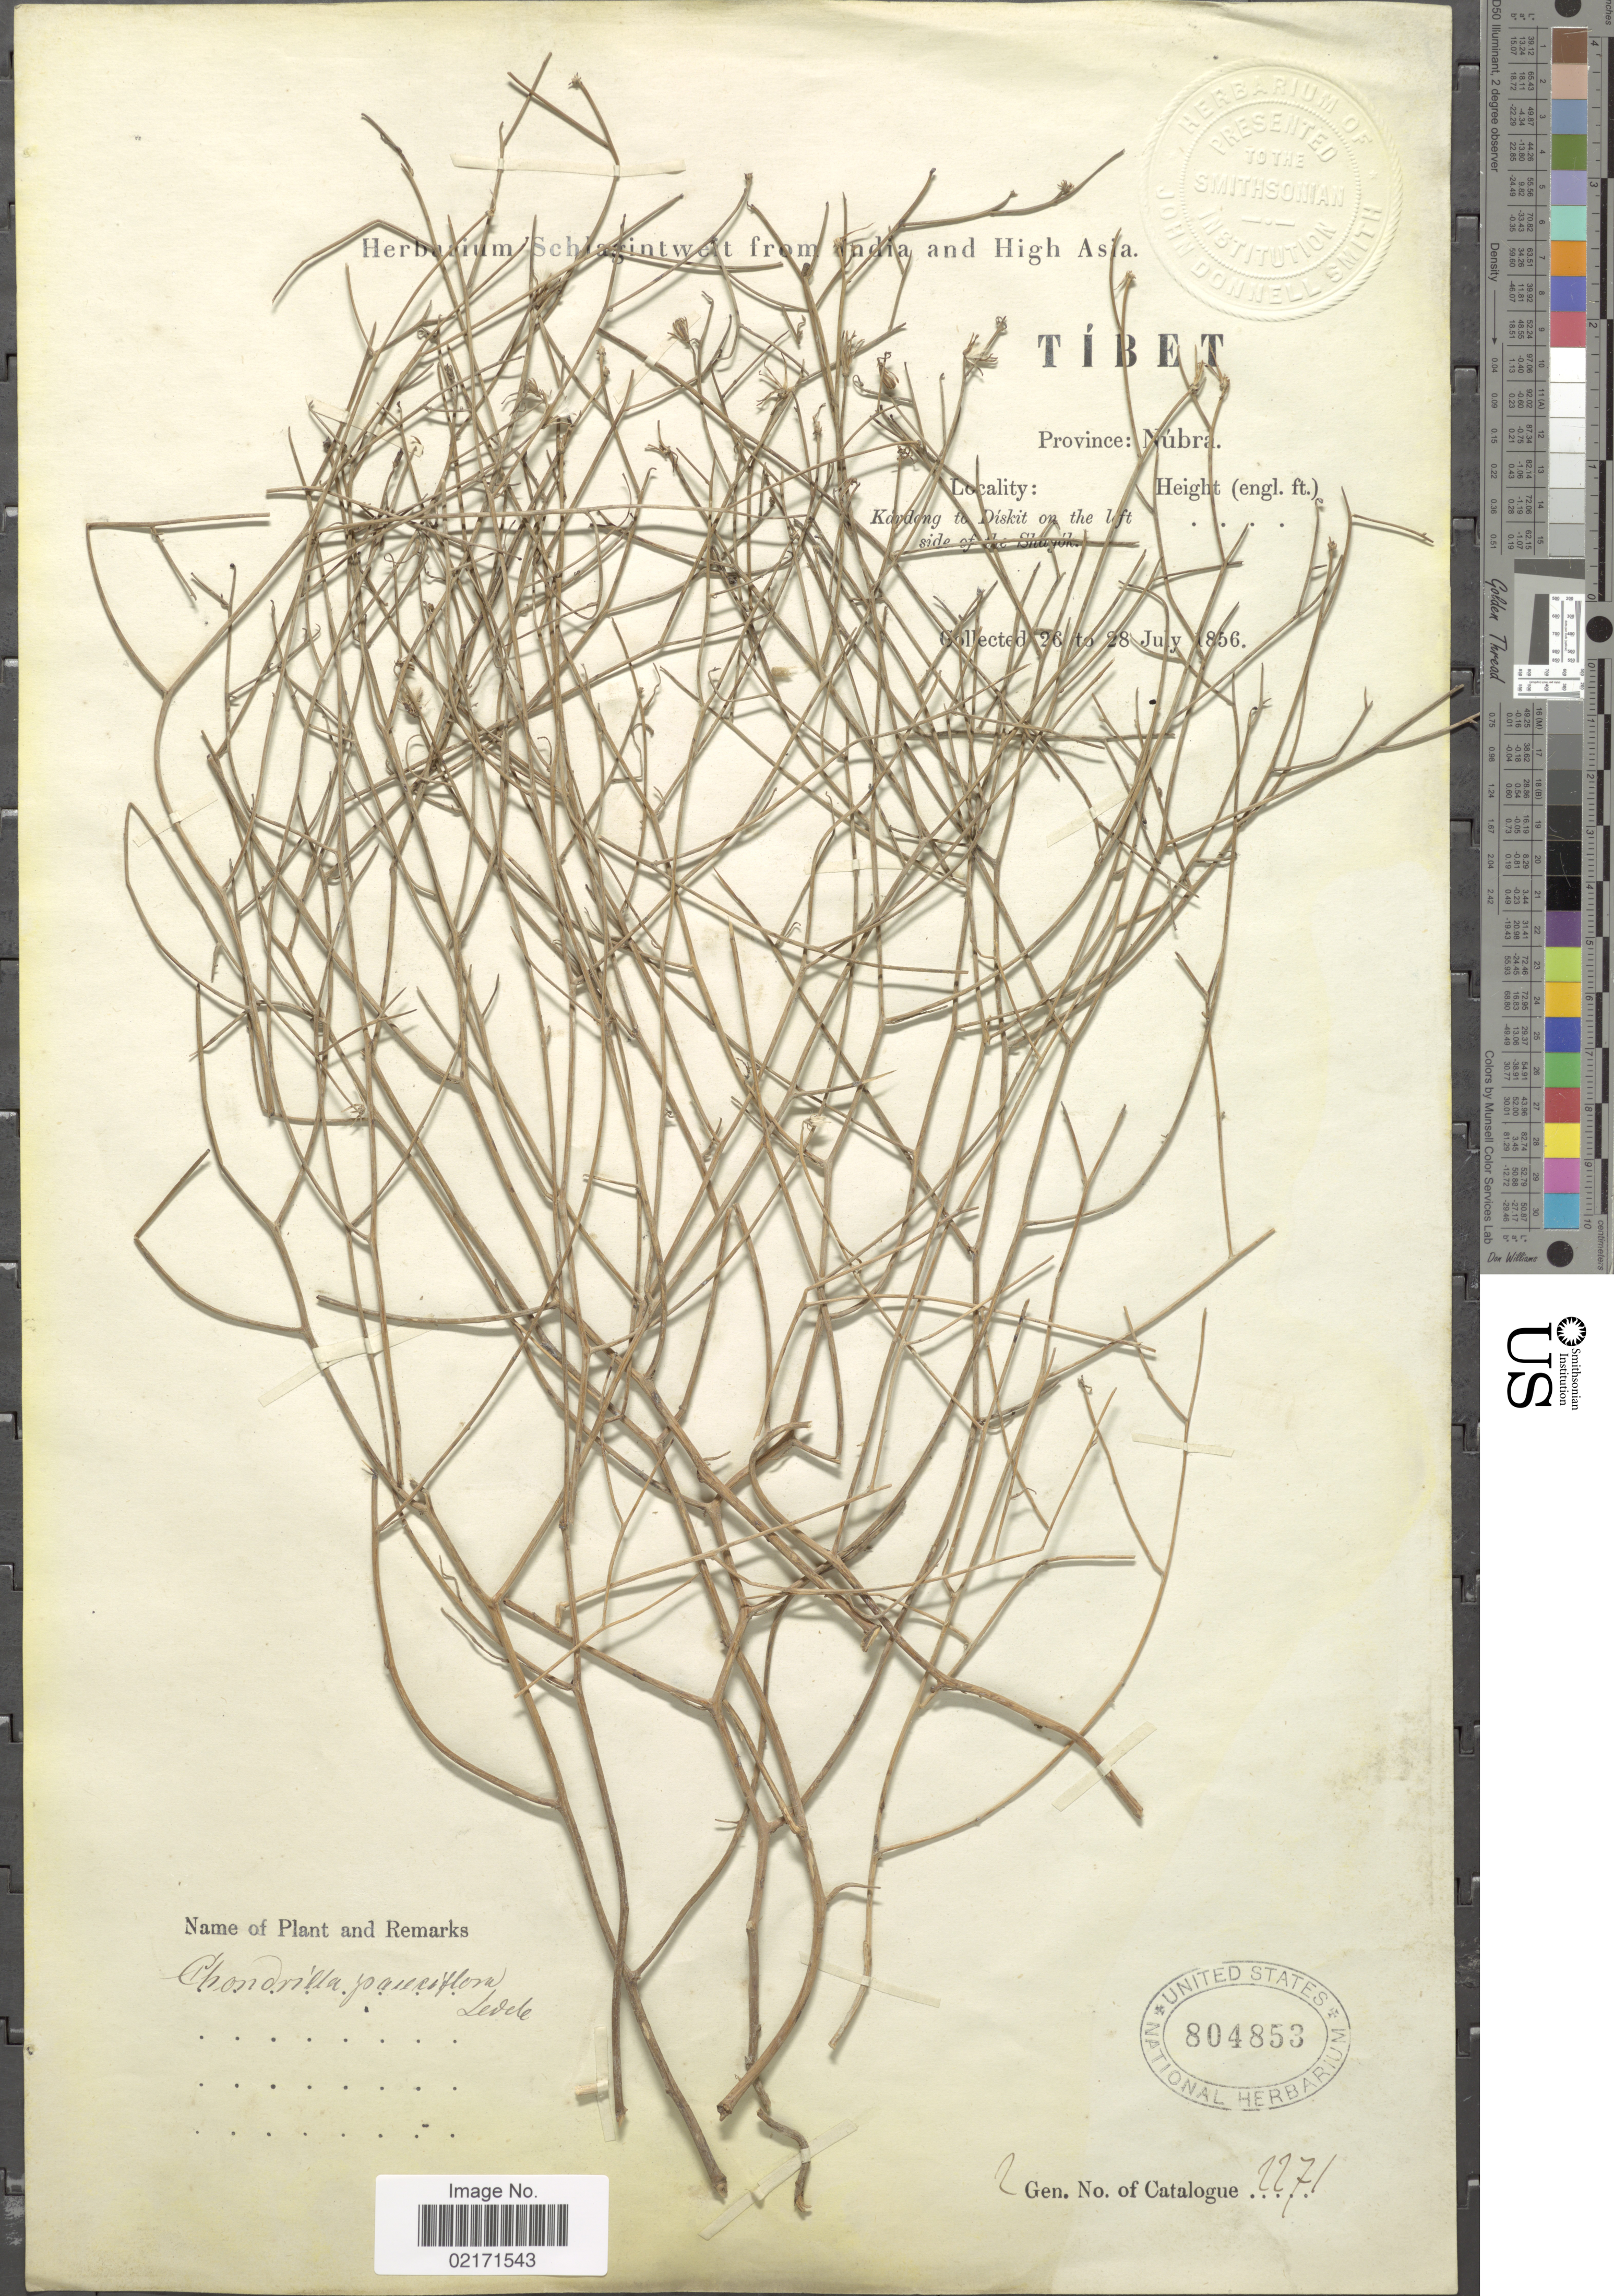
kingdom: Plantae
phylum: Tracheophyta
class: Magnoliopsida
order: Asterales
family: Asteraceae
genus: Chondrilla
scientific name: Chondrilla pauciflora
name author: Ledeb.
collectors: ex herb. Schlagintweit from India and High Asia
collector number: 2271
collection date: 1856-07-26/1856-07-28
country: China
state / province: Xizang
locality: Tibet, Province: Nubra, Kordang [interpreted] to Diskit on the left side of the Shayoh [interpreted]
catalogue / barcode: US 804853